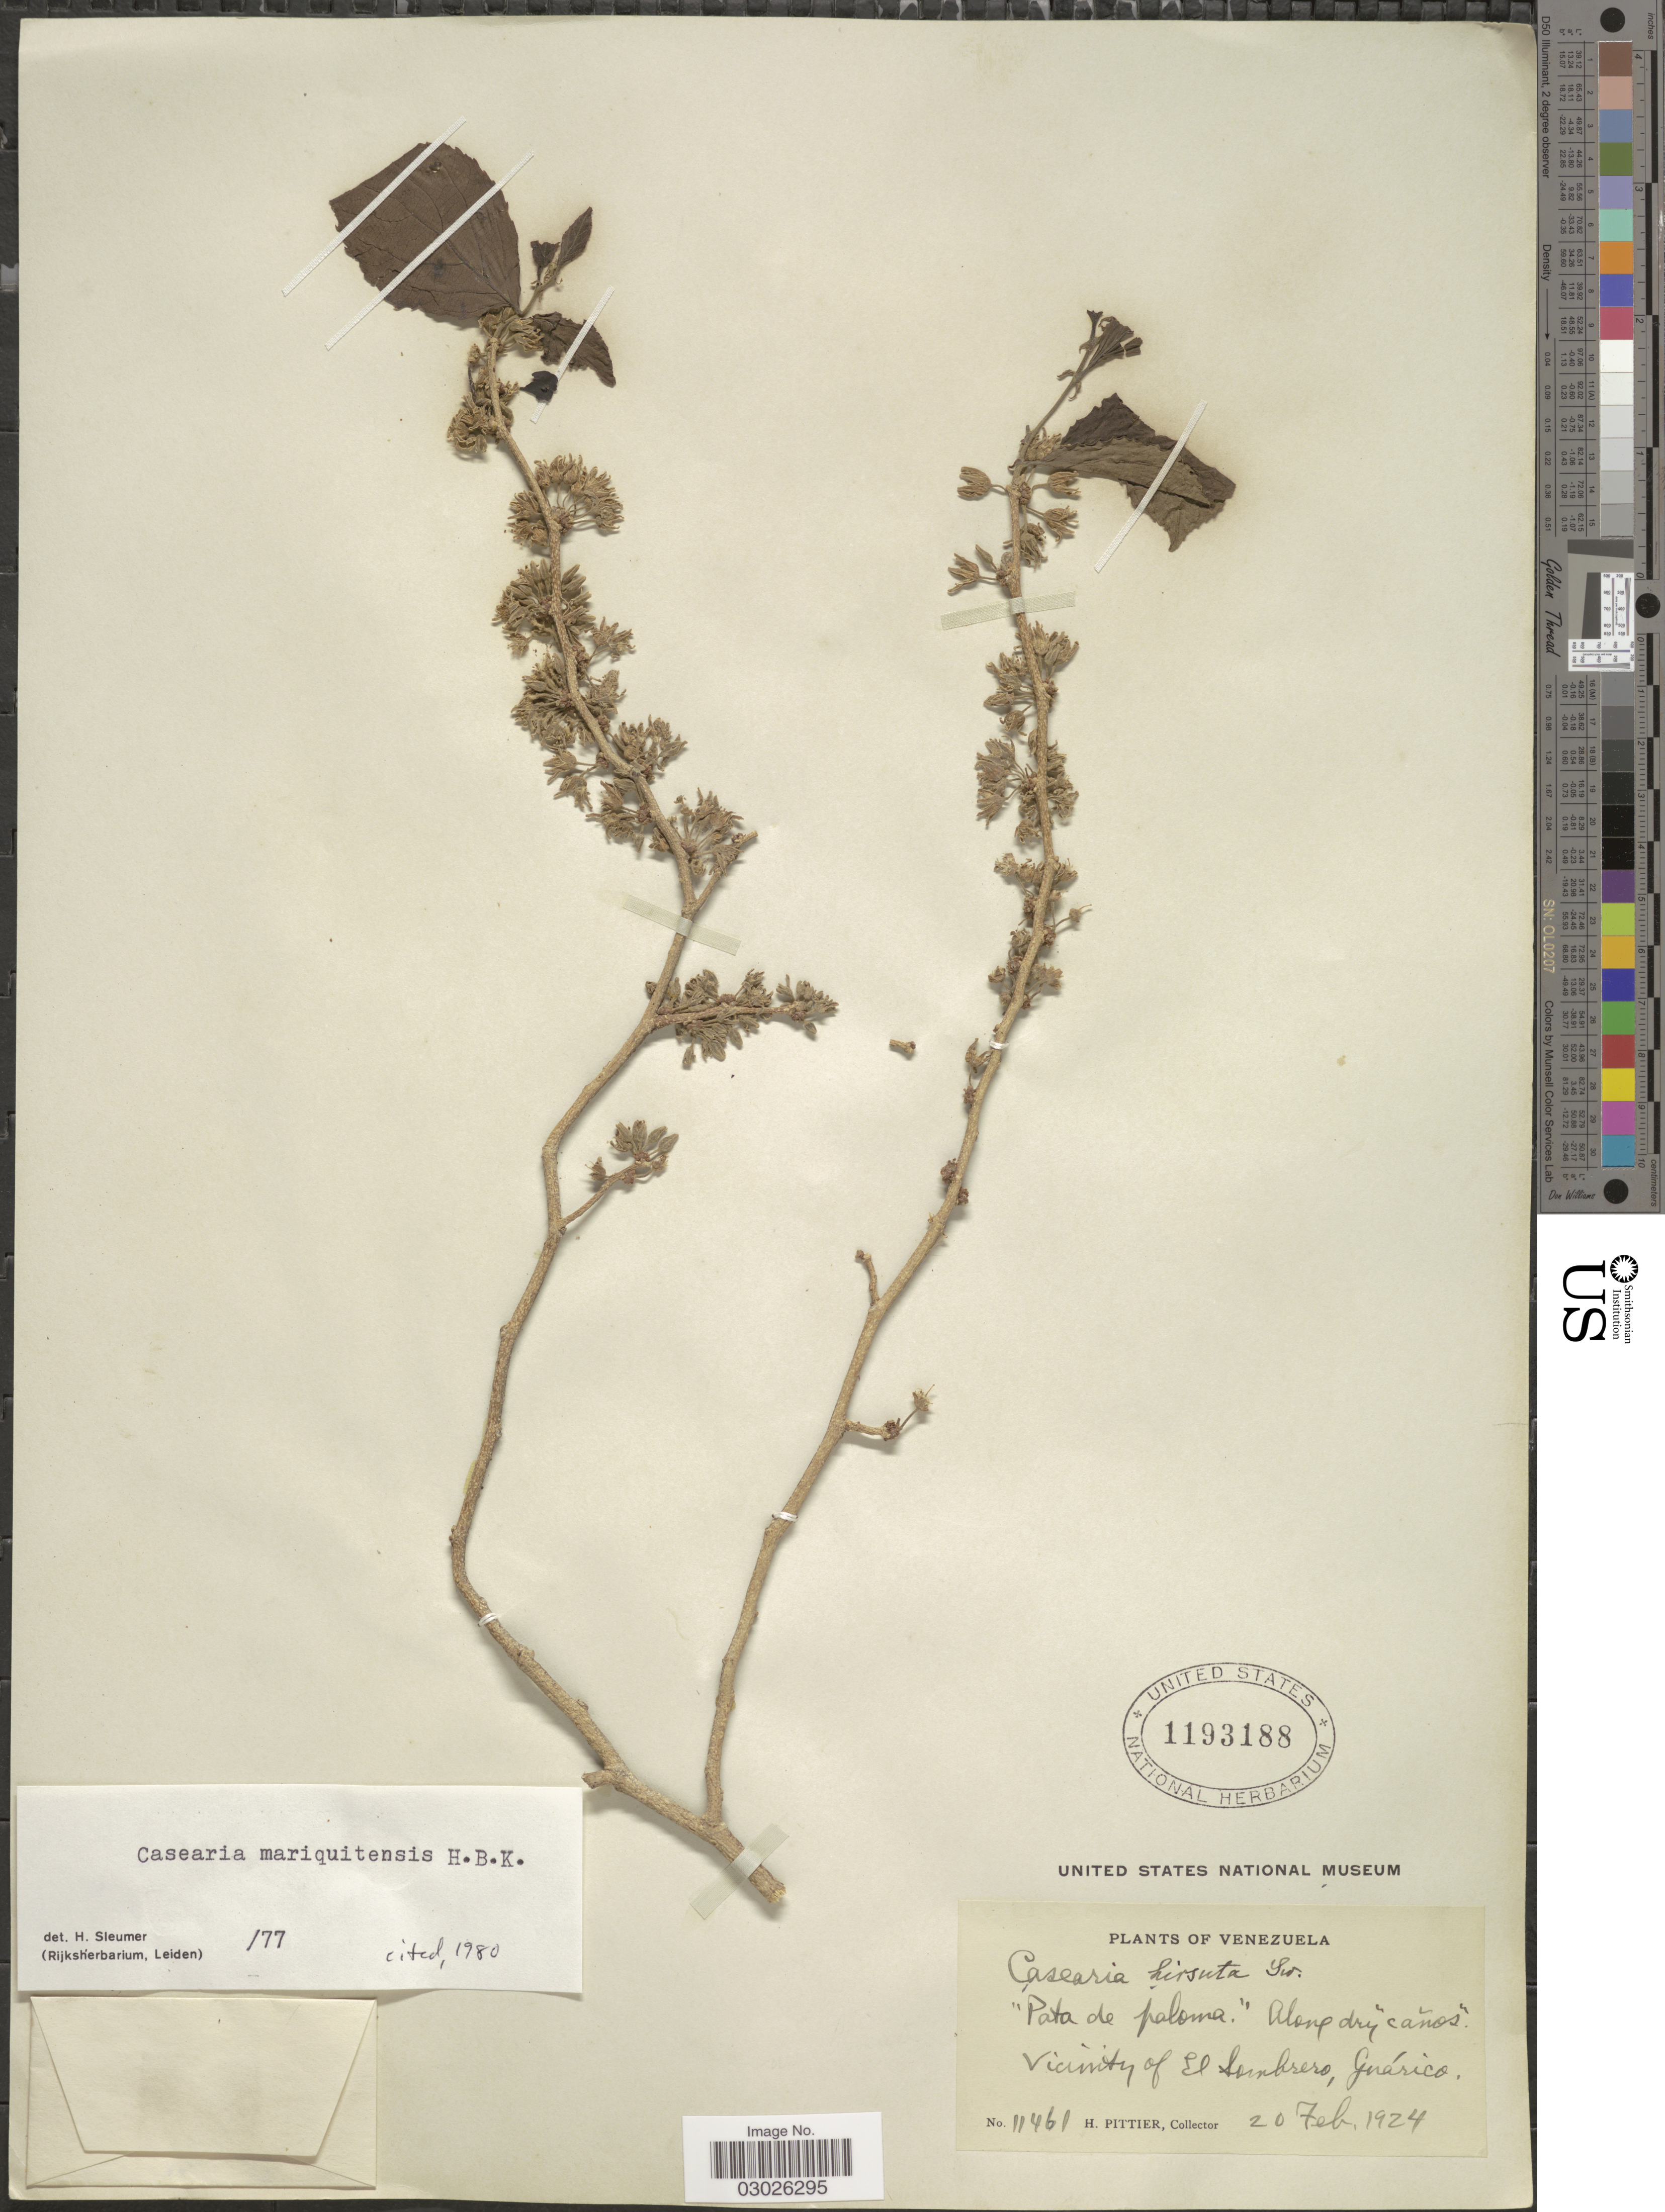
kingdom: Plantae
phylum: Tracheophyta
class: Magnoliopsida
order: Malpighiales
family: Salicaceae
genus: Casearia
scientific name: Casearia mariquitensis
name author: Kunth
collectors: H. F. Pittier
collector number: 11461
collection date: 1924-02-20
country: Venezuela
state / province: Guárico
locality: Vicinity of El Sombrero, Guárico.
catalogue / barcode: US 1193188